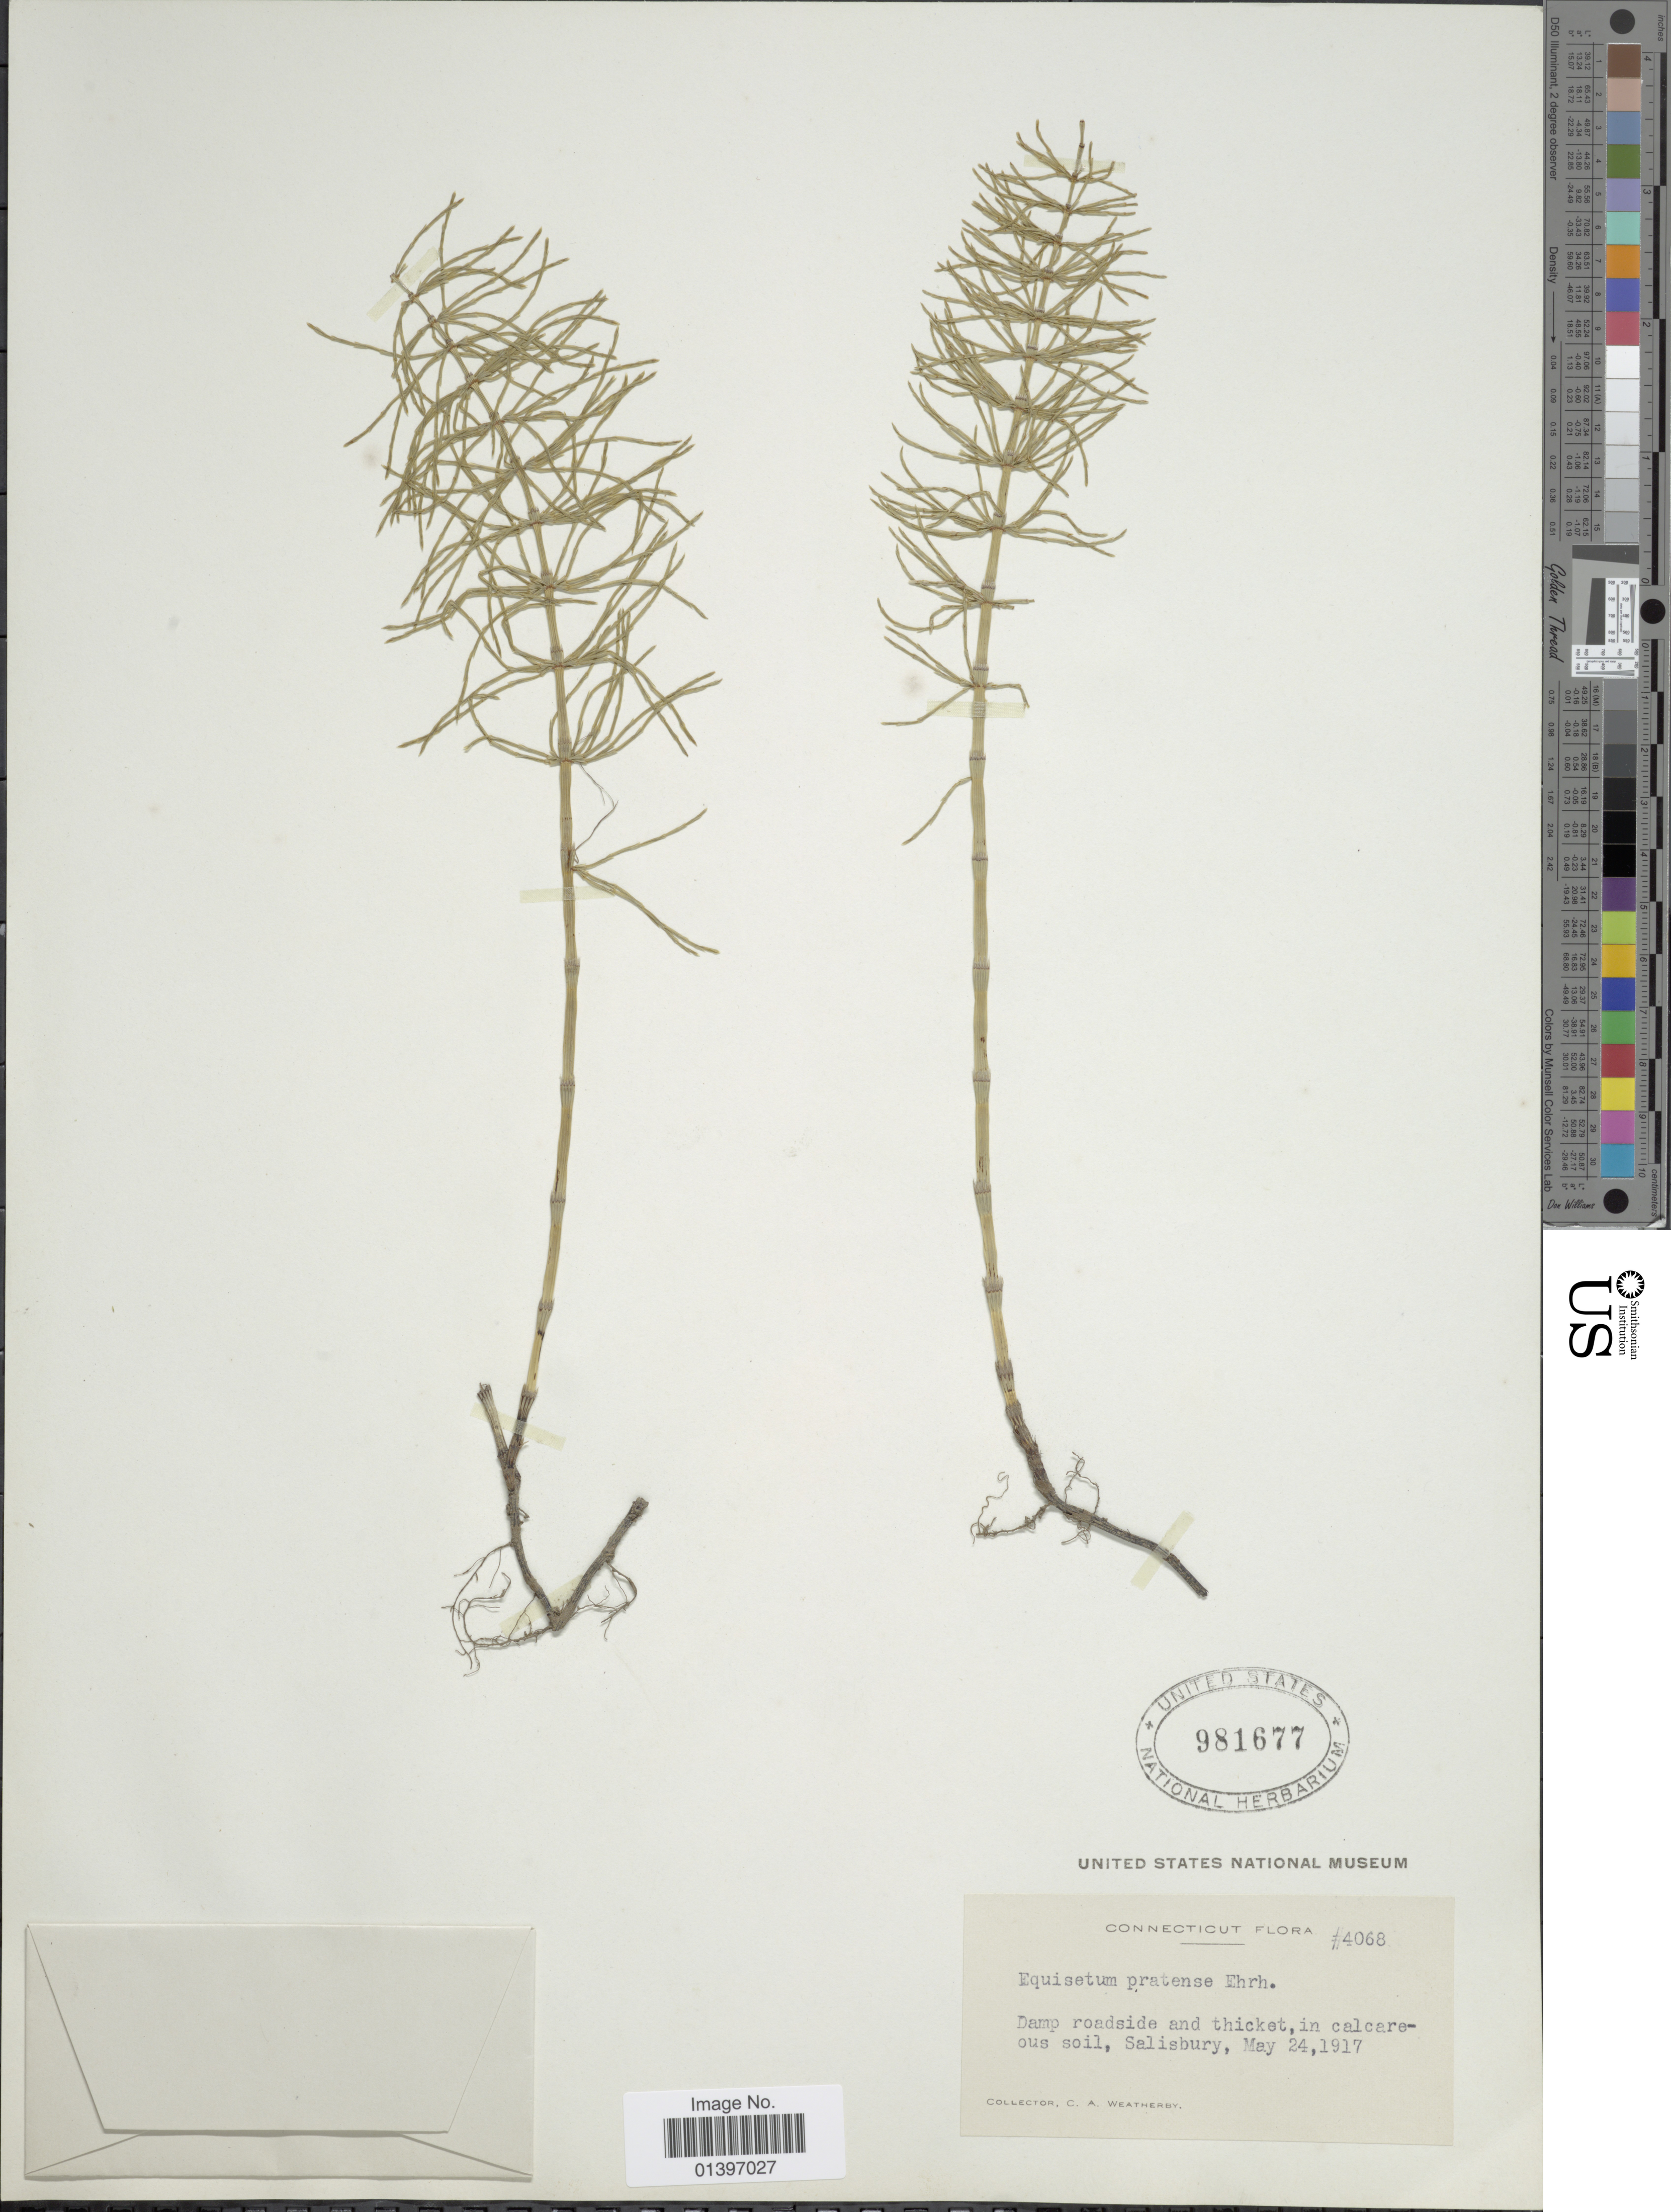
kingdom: Plantae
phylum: Tracheophyta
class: Polypodiopsida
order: Equisetales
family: Equisetaceae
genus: Equisetum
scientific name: Equisetum pratense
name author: Ehrh.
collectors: C. A. Weatherby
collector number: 4068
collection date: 1917-05-24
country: United States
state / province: Connecticut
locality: Damp roadside and thicket, in calcareous soil, Salisbury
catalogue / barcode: US 981677